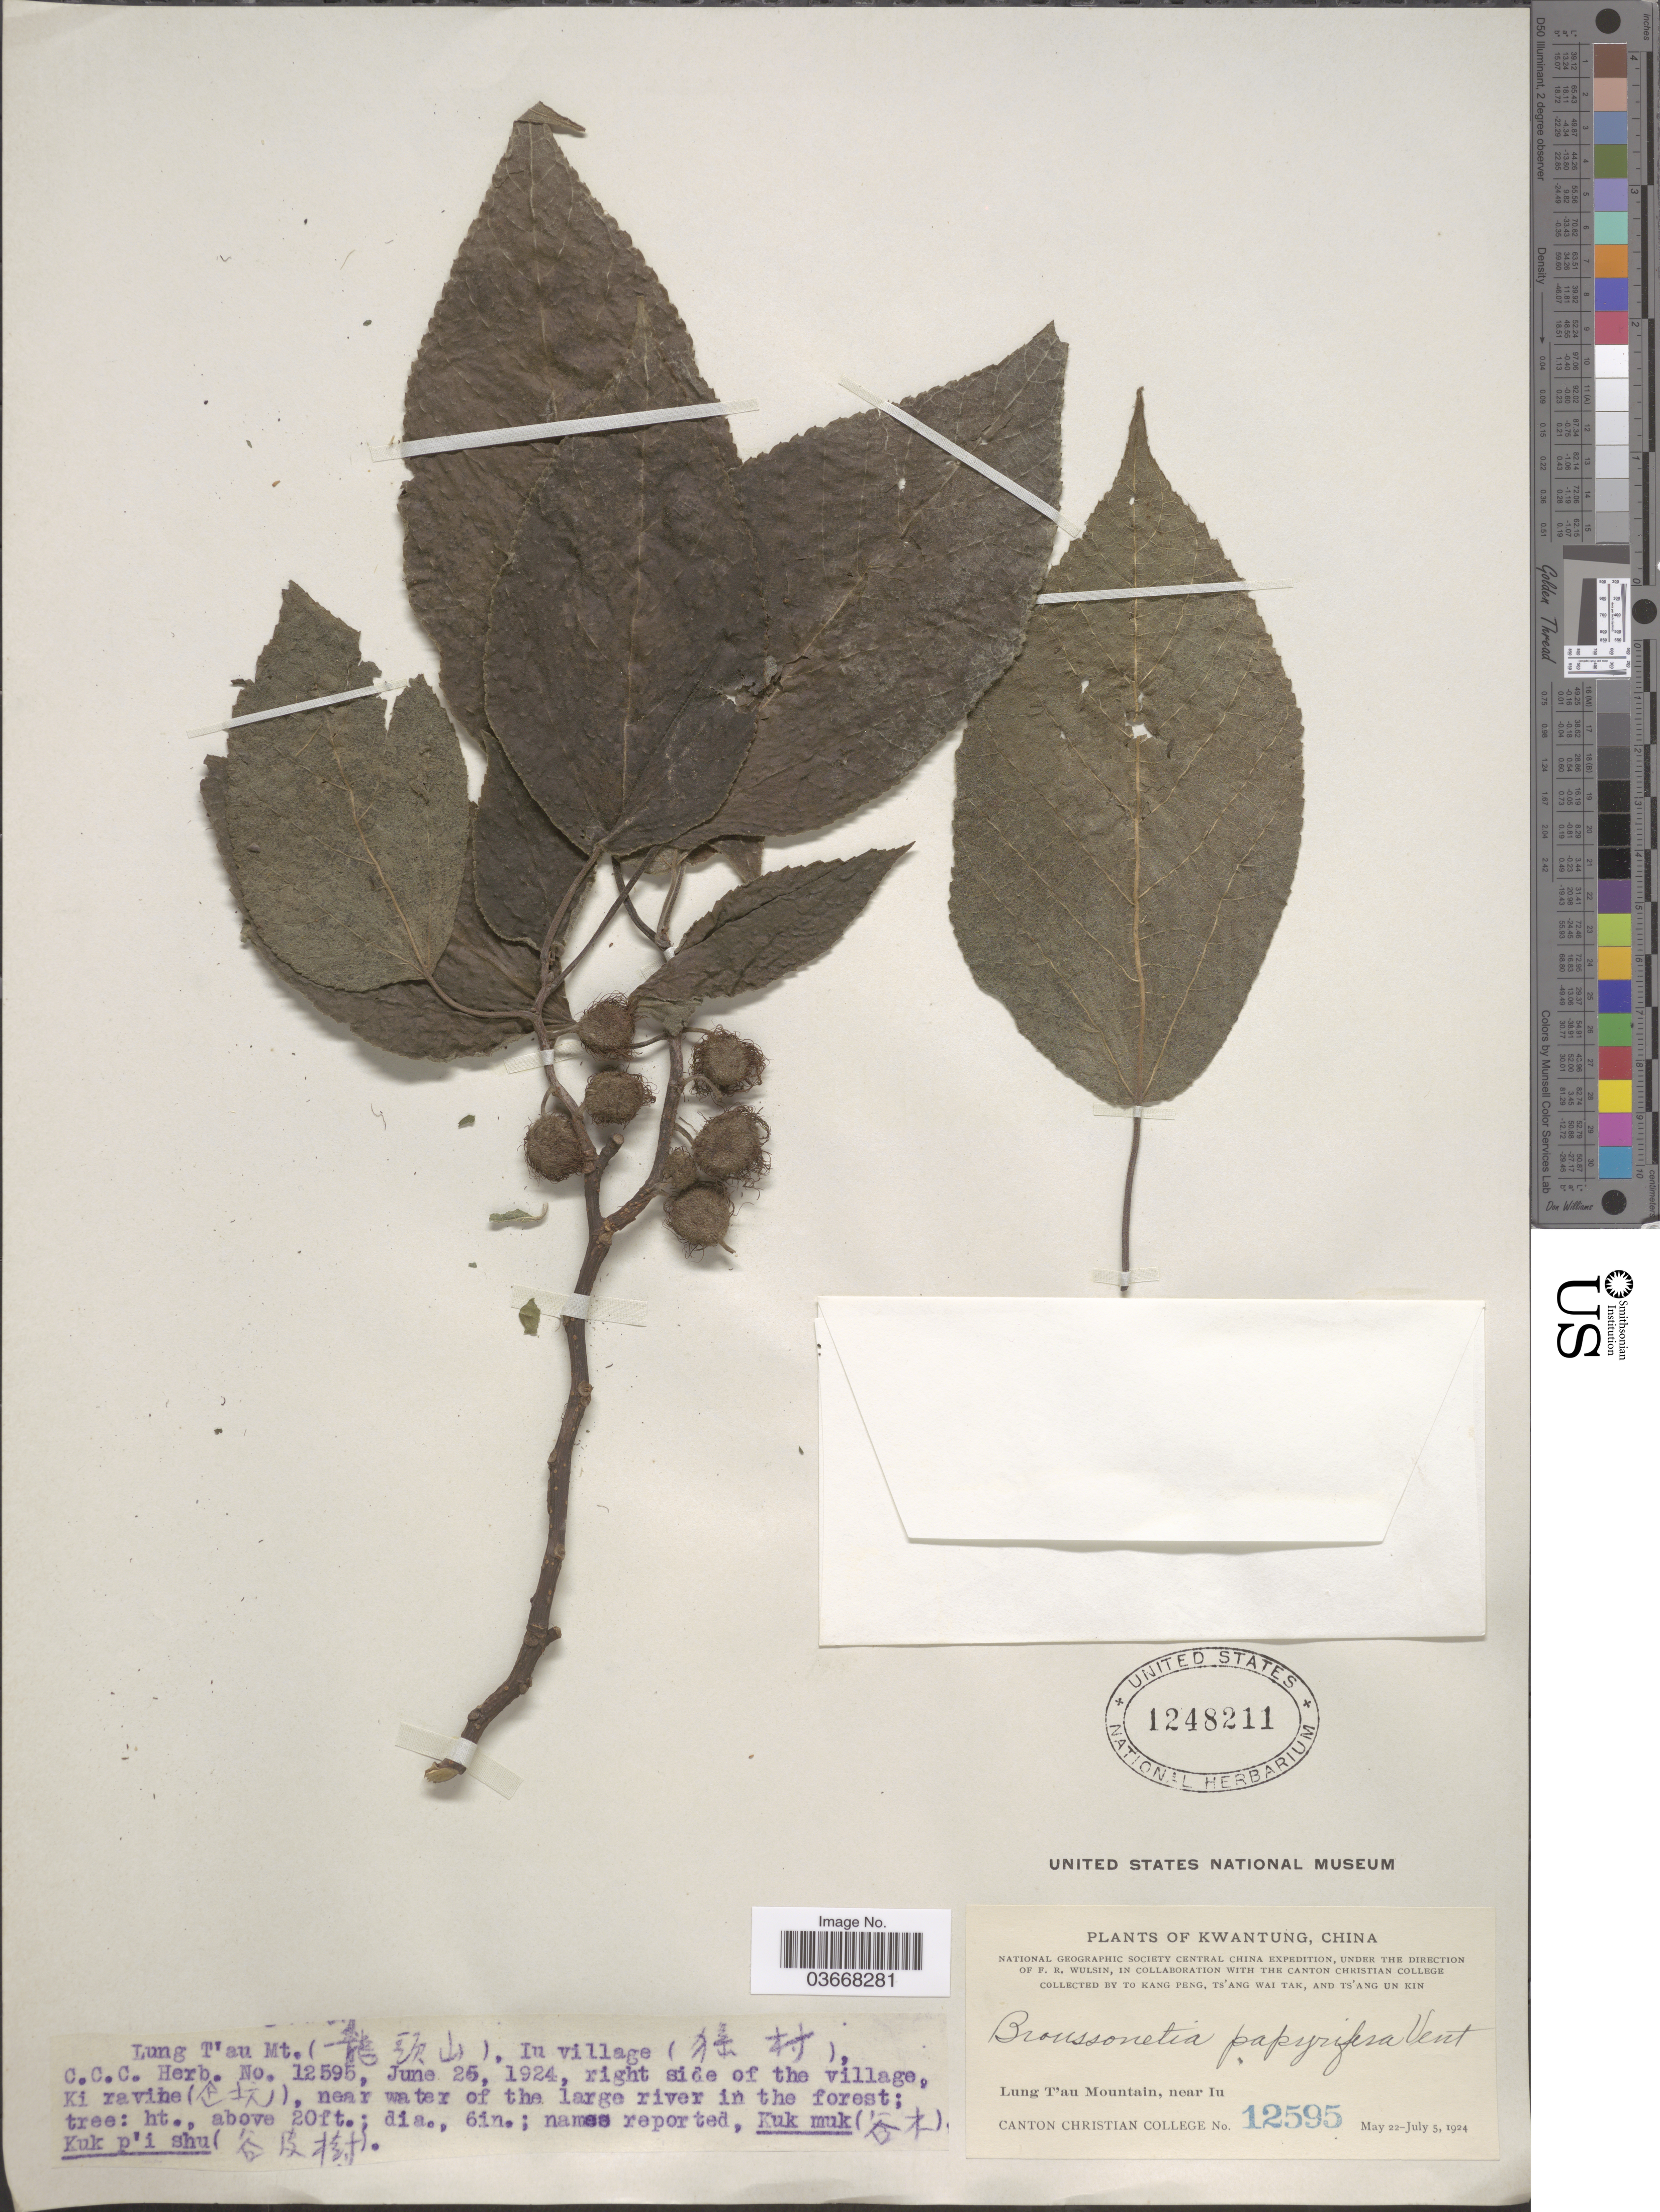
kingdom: Plantae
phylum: Tracheophyta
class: Magnoliopsida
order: Rosales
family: Moraceae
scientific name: Broussoneta papyrifera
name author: (L.) L'Hér. ex Vent.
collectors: To Kang P'eng, W. T. Tsang & Ts' Ang Un Kin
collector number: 12595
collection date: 1924-06-25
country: China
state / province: Guangdong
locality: Kwangtung. Lung T'au Mountain, near Iu. (X), Iu village (X).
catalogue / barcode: US 1248211